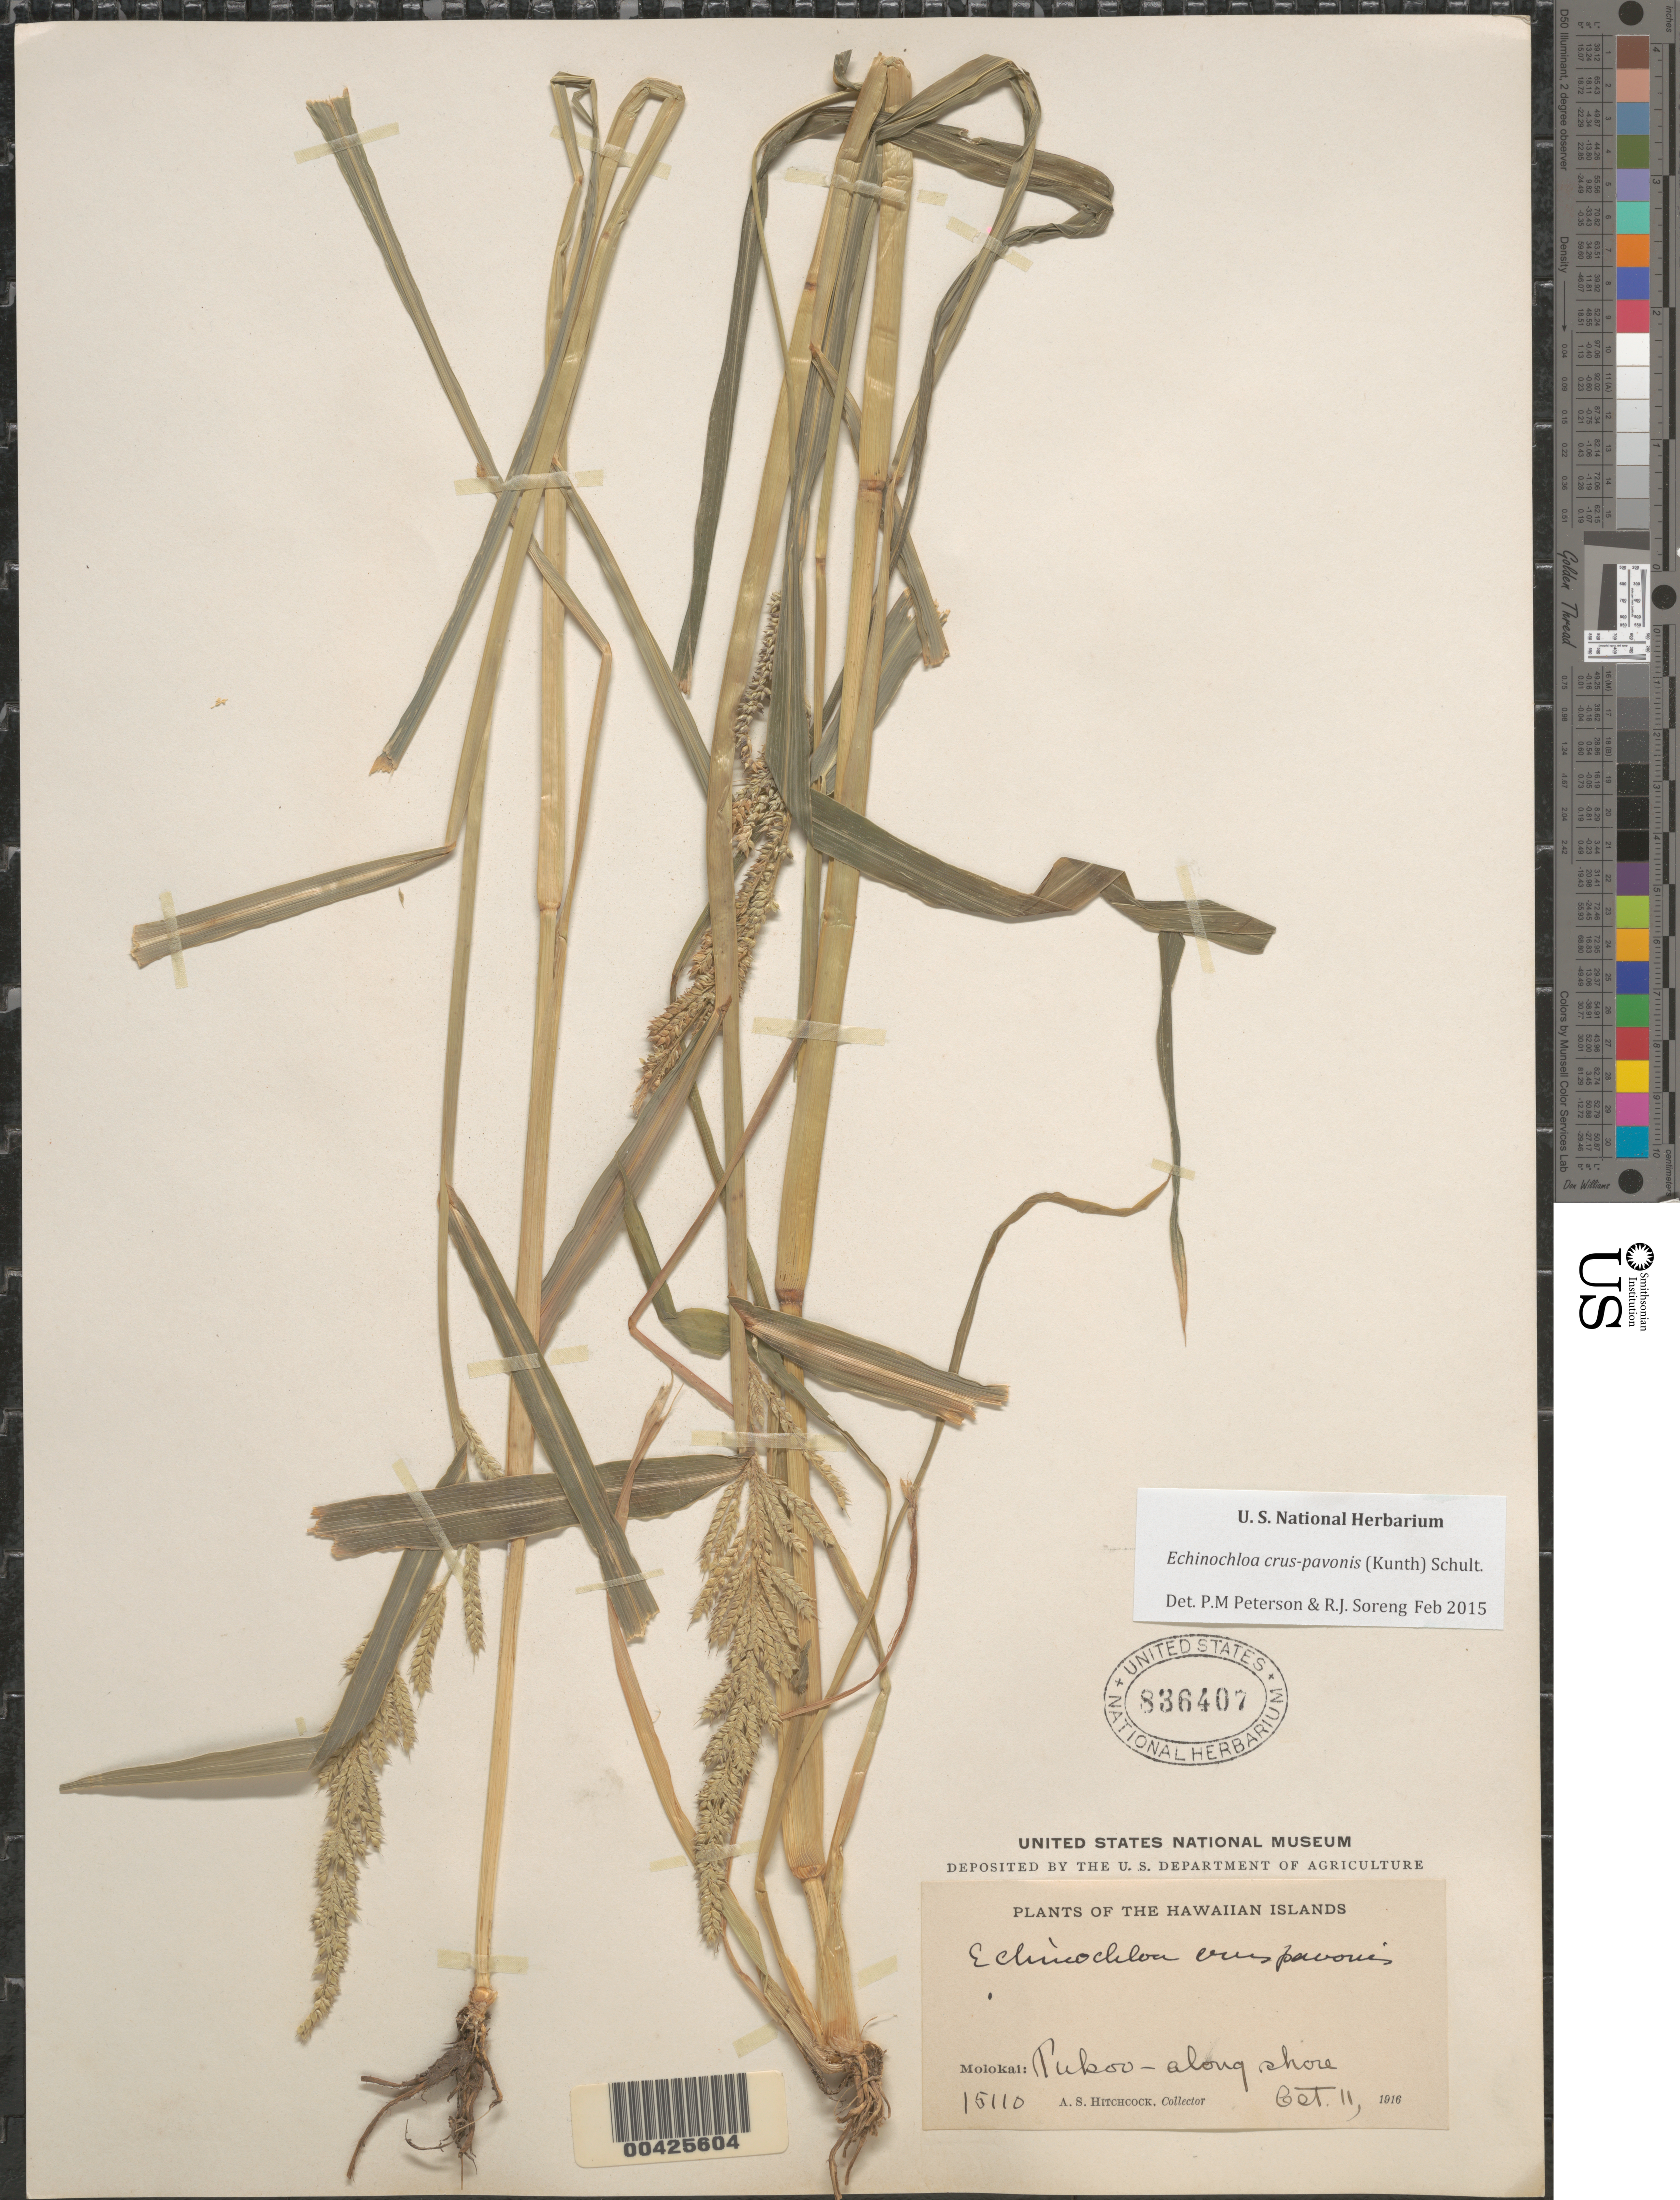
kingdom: Plantae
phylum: Tracheophyta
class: Liliopsida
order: Poales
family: Poaceae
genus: Echinochloa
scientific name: Echinochloa crus-galli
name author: (L.) P. Beauv.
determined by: Wagner, W. L., (BOT), Smithsonian Institution - National Museum of Natural History (UNITED STATES)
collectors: A. S. Hitchcock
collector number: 15110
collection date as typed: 11 Oct 1916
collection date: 1916-10-11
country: United States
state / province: Hawaii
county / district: Maui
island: Moloka'i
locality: Pukoo-along shore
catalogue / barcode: US 836407